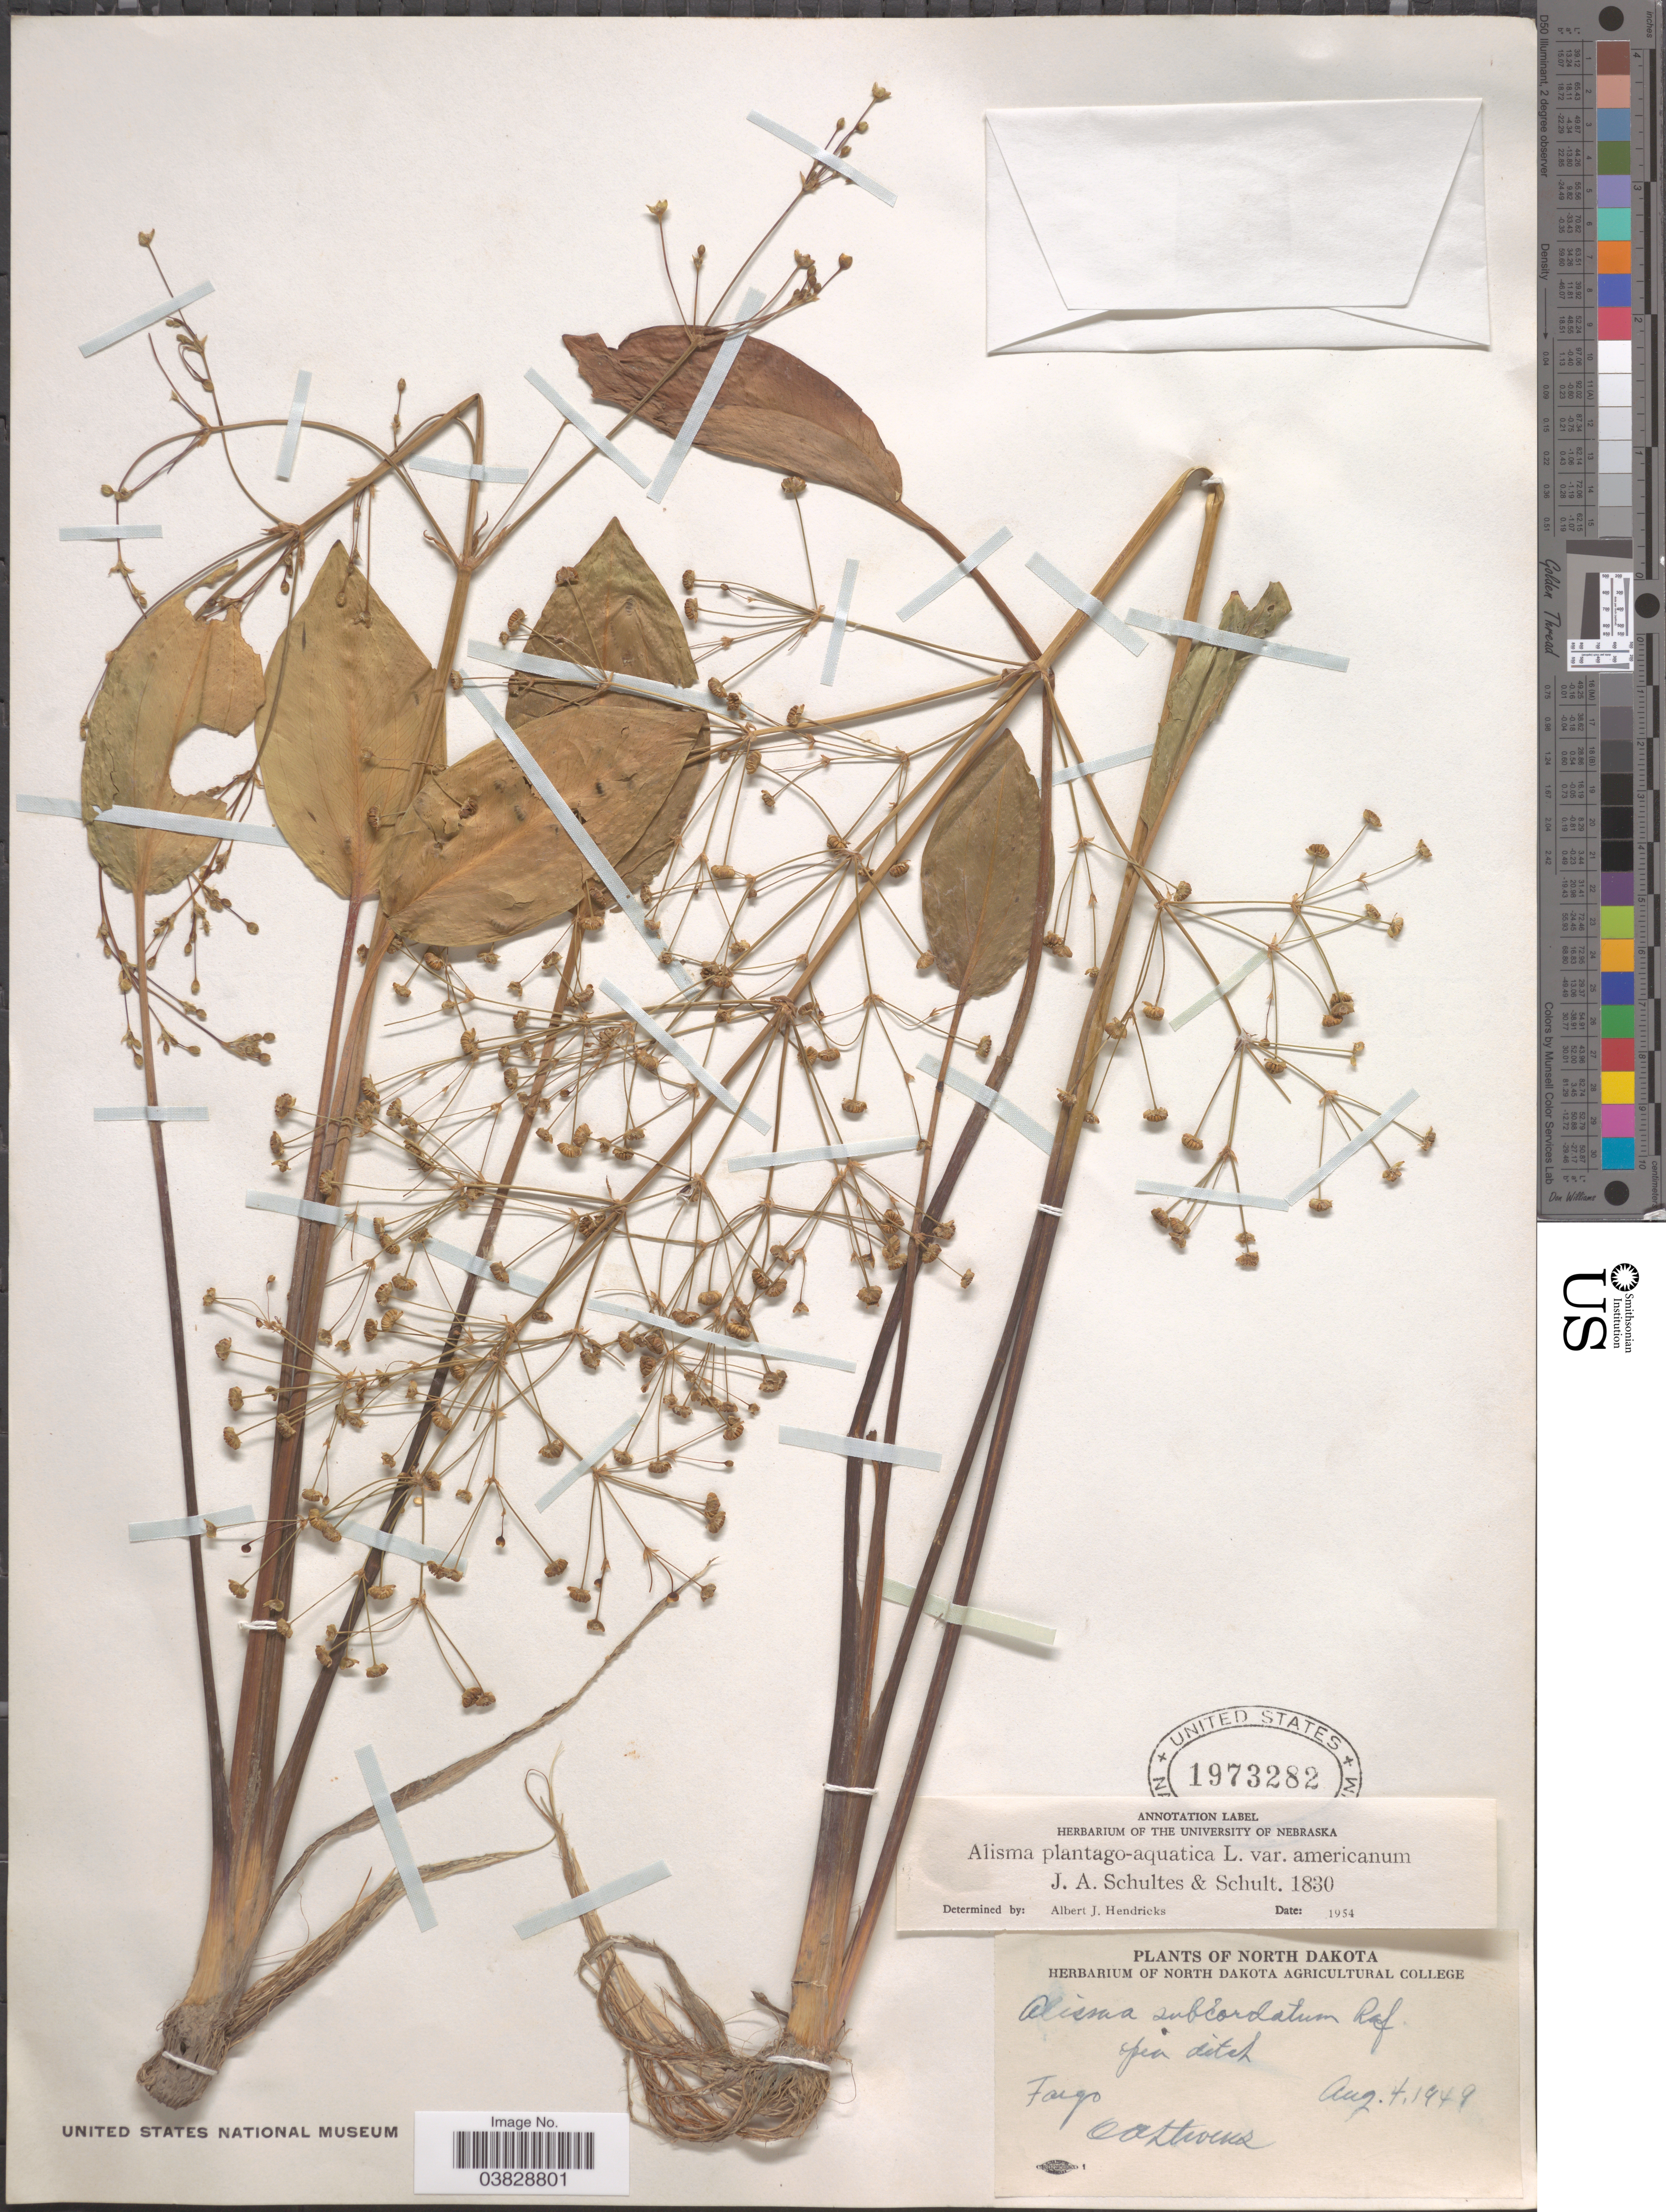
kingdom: Plantae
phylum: Tracheophyta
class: Liliopsida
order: Alismatales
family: Alismataceae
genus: Alisma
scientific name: Alisma plantago-aquatica var. americanum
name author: L.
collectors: O. A. Stevens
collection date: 1949-08-04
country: United States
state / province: North Dakota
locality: Fargo.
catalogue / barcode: US 1973282